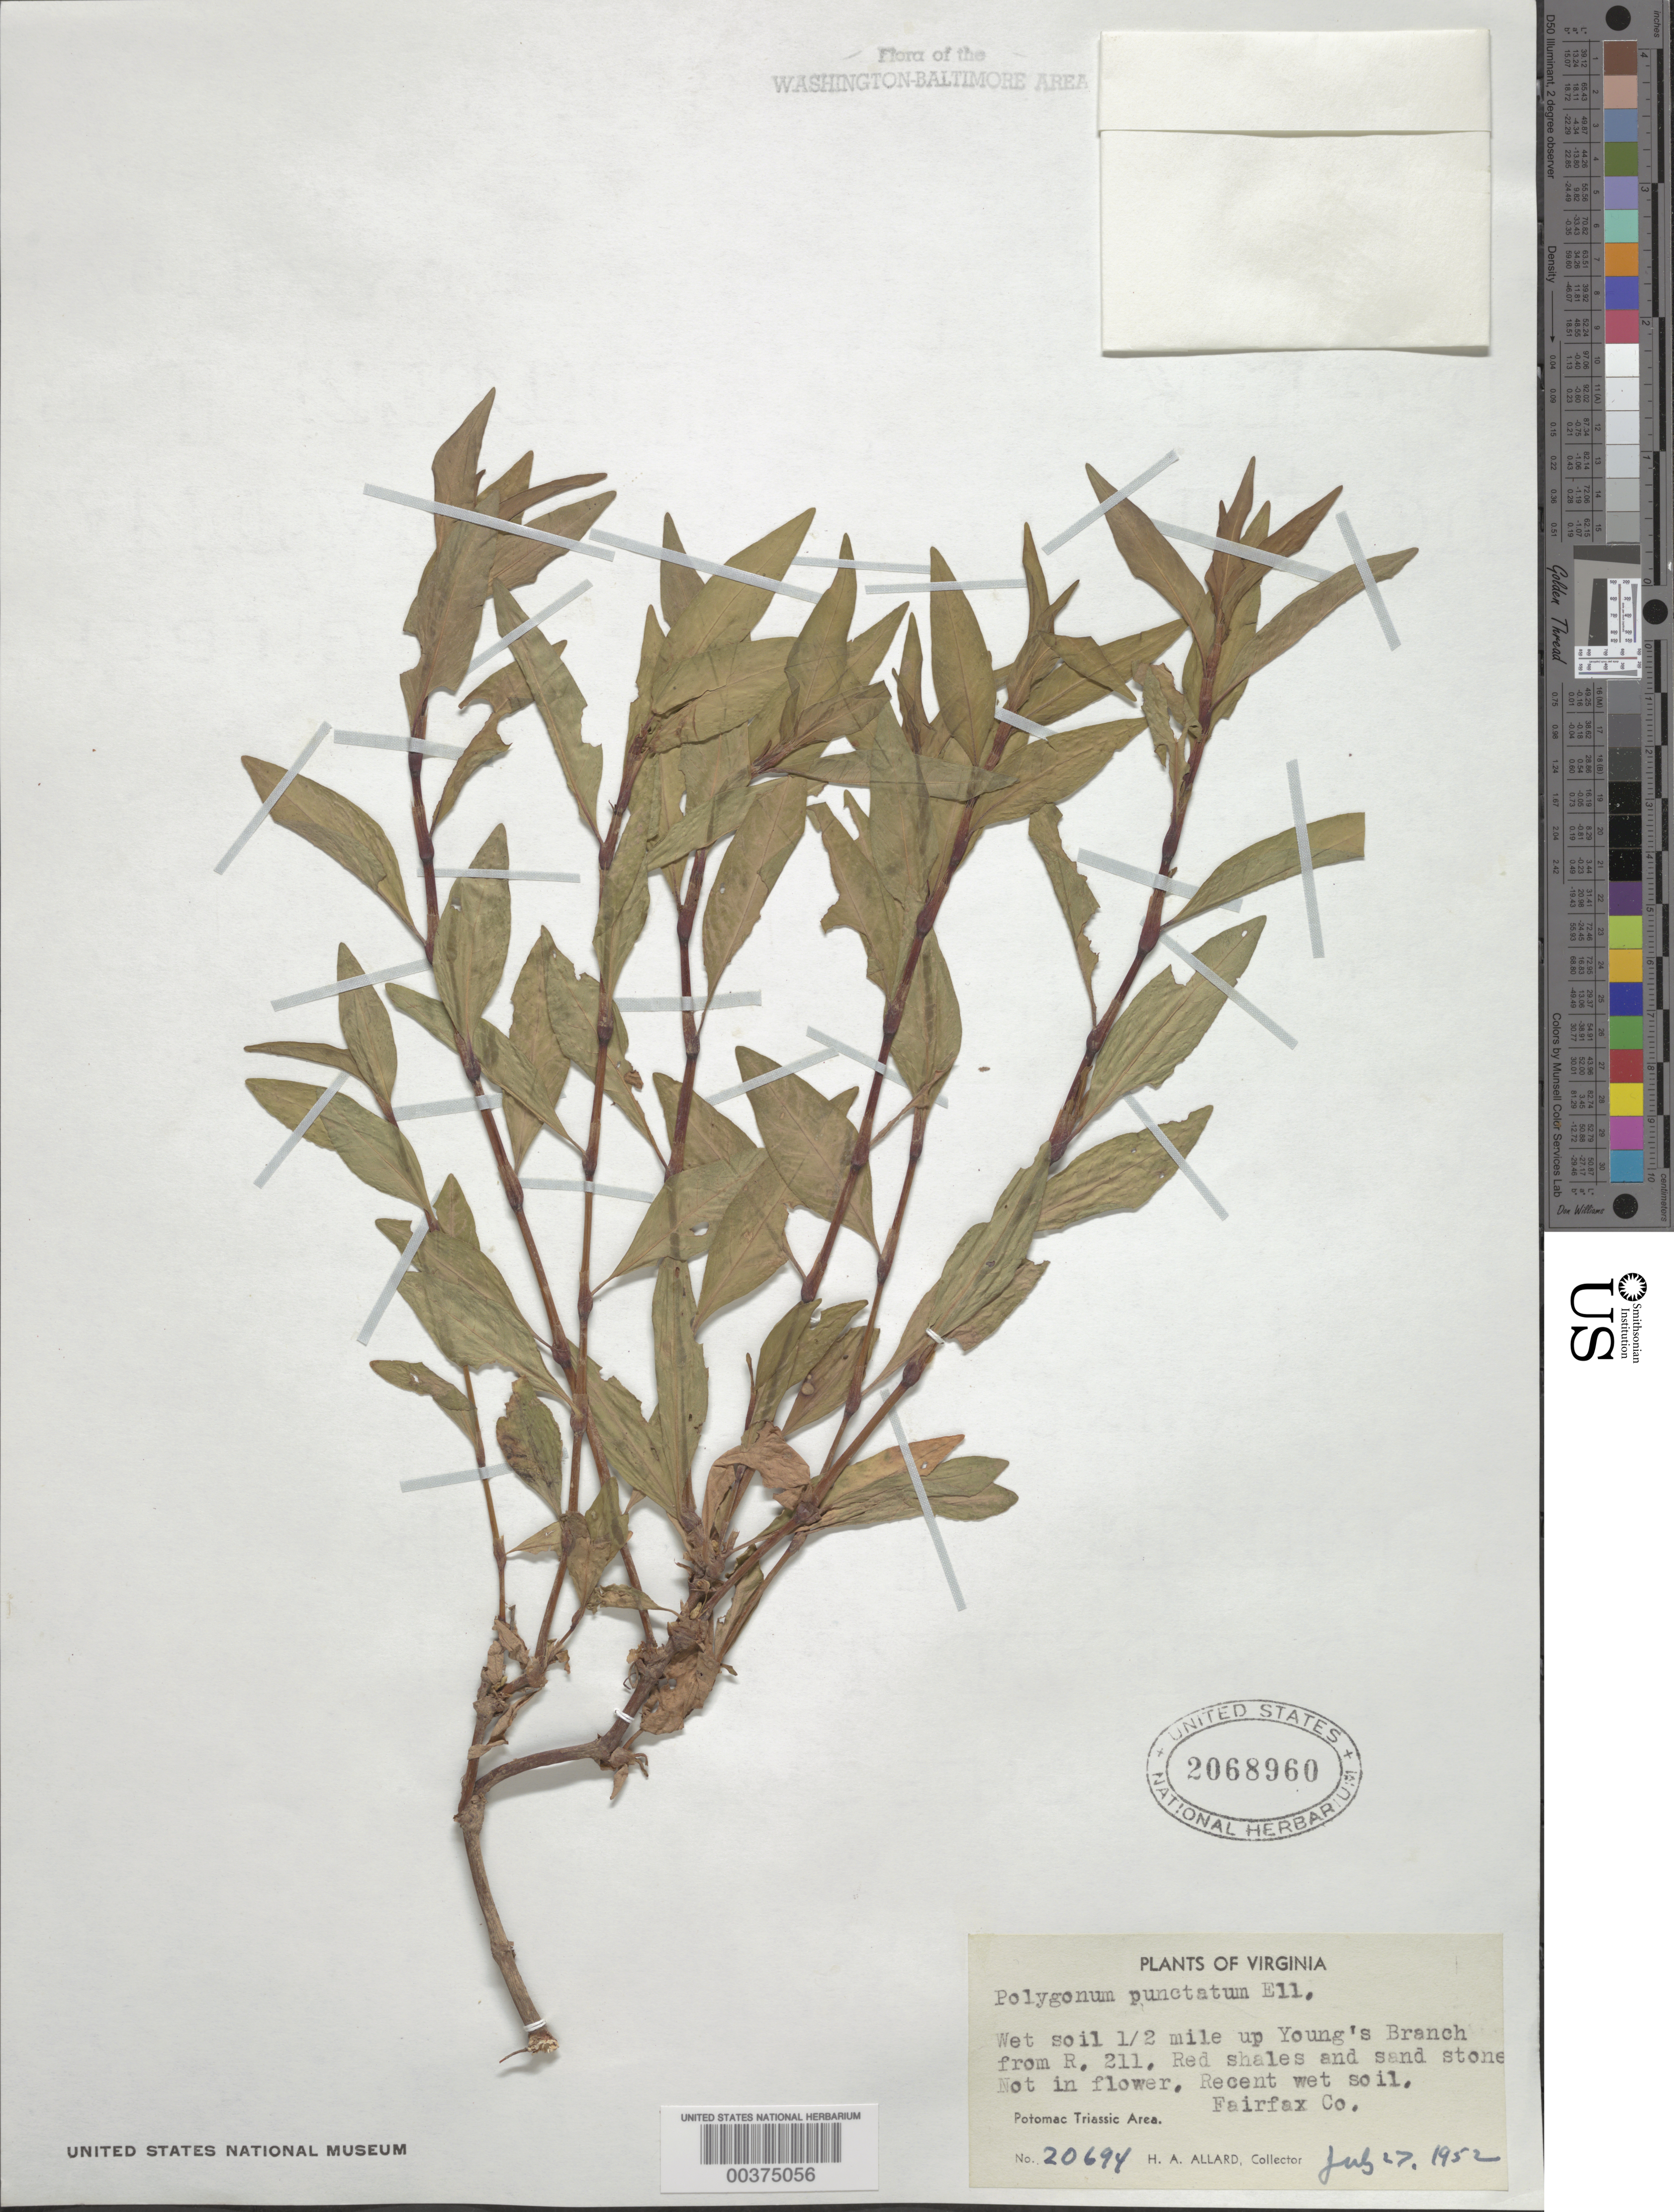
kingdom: Plantae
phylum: Tracheophyta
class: Magnoliopsida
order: Caryophyllales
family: Polygonaceae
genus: Persicaria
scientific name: Persicaria hydropiper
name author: (L.) Delarbre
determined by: Atha, D. E.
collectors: H. A. Allard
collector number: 20694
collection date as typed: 27 Jul 1952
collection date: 1952-07-27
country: United States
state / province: Virginia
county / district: Fairfax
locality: Upstream from Route 211 on Youngs Branch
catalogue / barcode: US 2068960